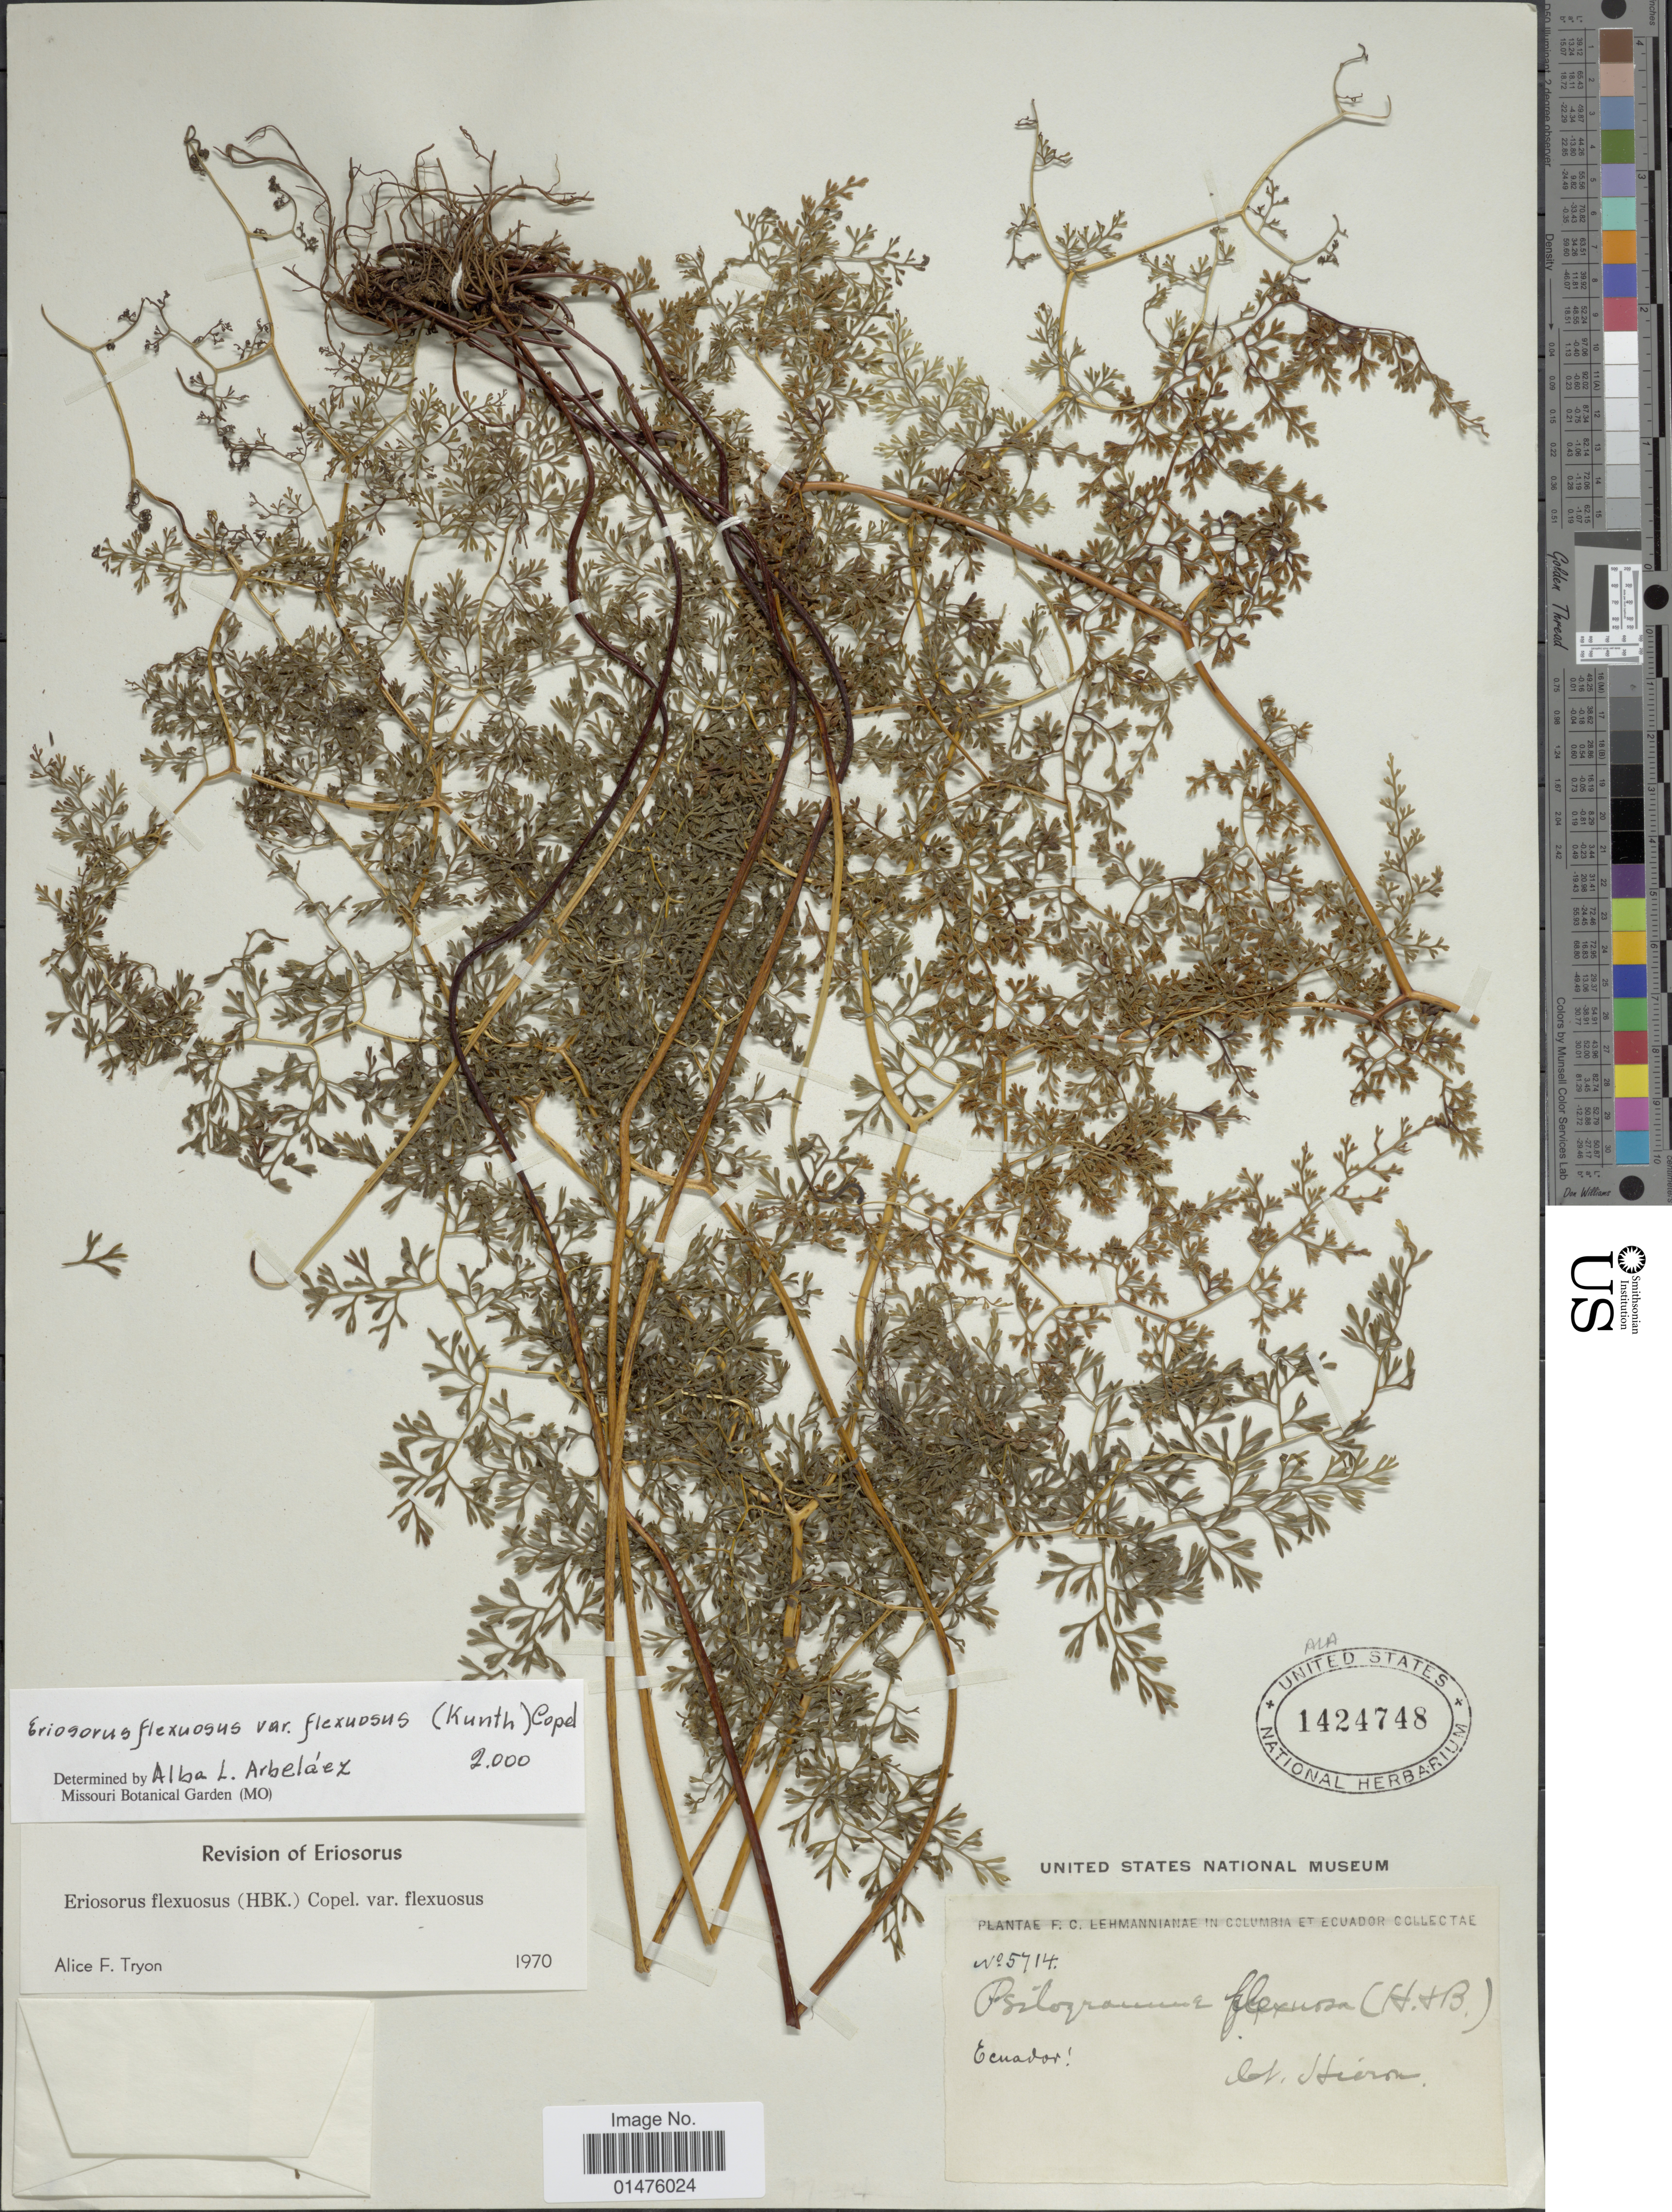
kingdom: Plantae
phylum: Tracheophyta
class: Polypodiopsida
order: Polypodiales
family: Pteridaceae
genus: Jamesonia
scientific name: Jamesonia flexuosa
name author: (Humb. & Bonpl.) Christenh.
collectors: F. C. Lehmann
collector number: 5714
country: Ecuador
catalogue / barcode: US 1424748